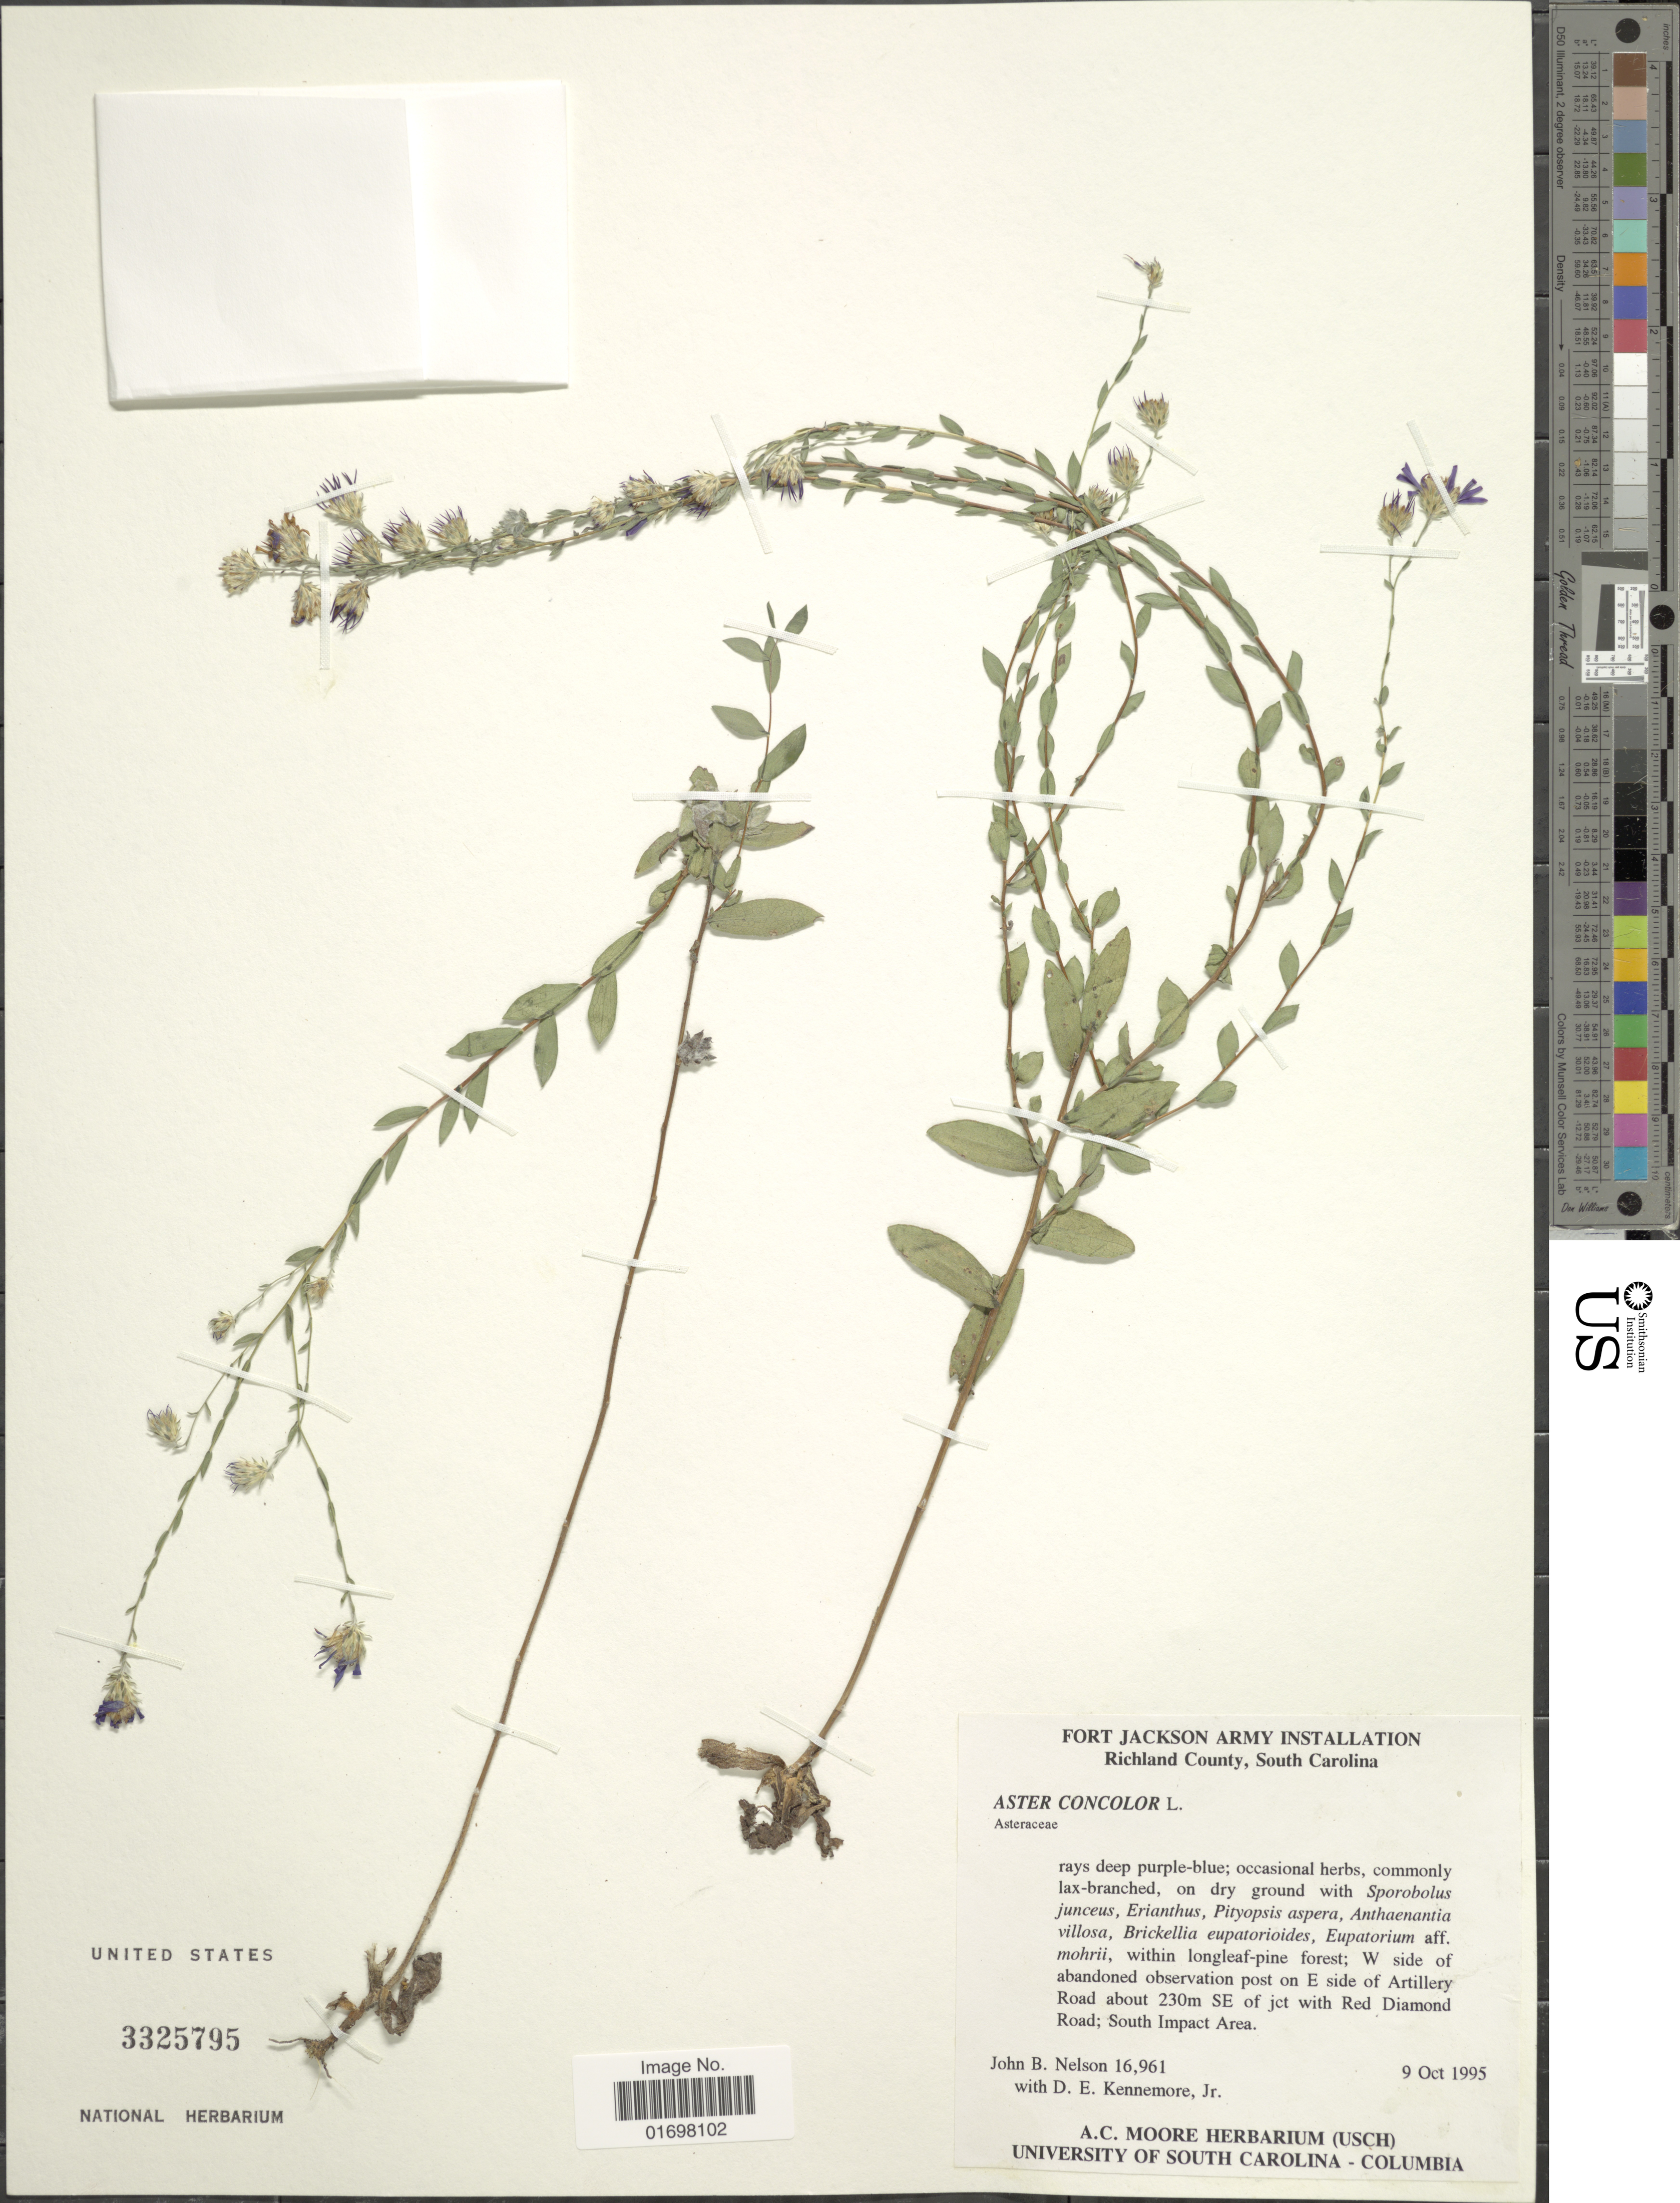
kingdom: Plantae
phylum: Tracheophyta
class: Magnoliopsida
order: Asterales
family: Asteraceae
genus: Symphyotrichum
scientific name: Symphyotrichum concolor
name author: (L.) G.L. Nesom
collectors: J. B. Nelson & D. Kennemore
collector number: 16961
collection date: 1995-10-09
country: United States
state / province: South Carolina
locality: Richland County, South Carolina. W side of abandoned observation post on E of Artillery Road about 230m SE of jct with Red Diamond Road; South Impact Area.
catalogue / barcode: US 3325795